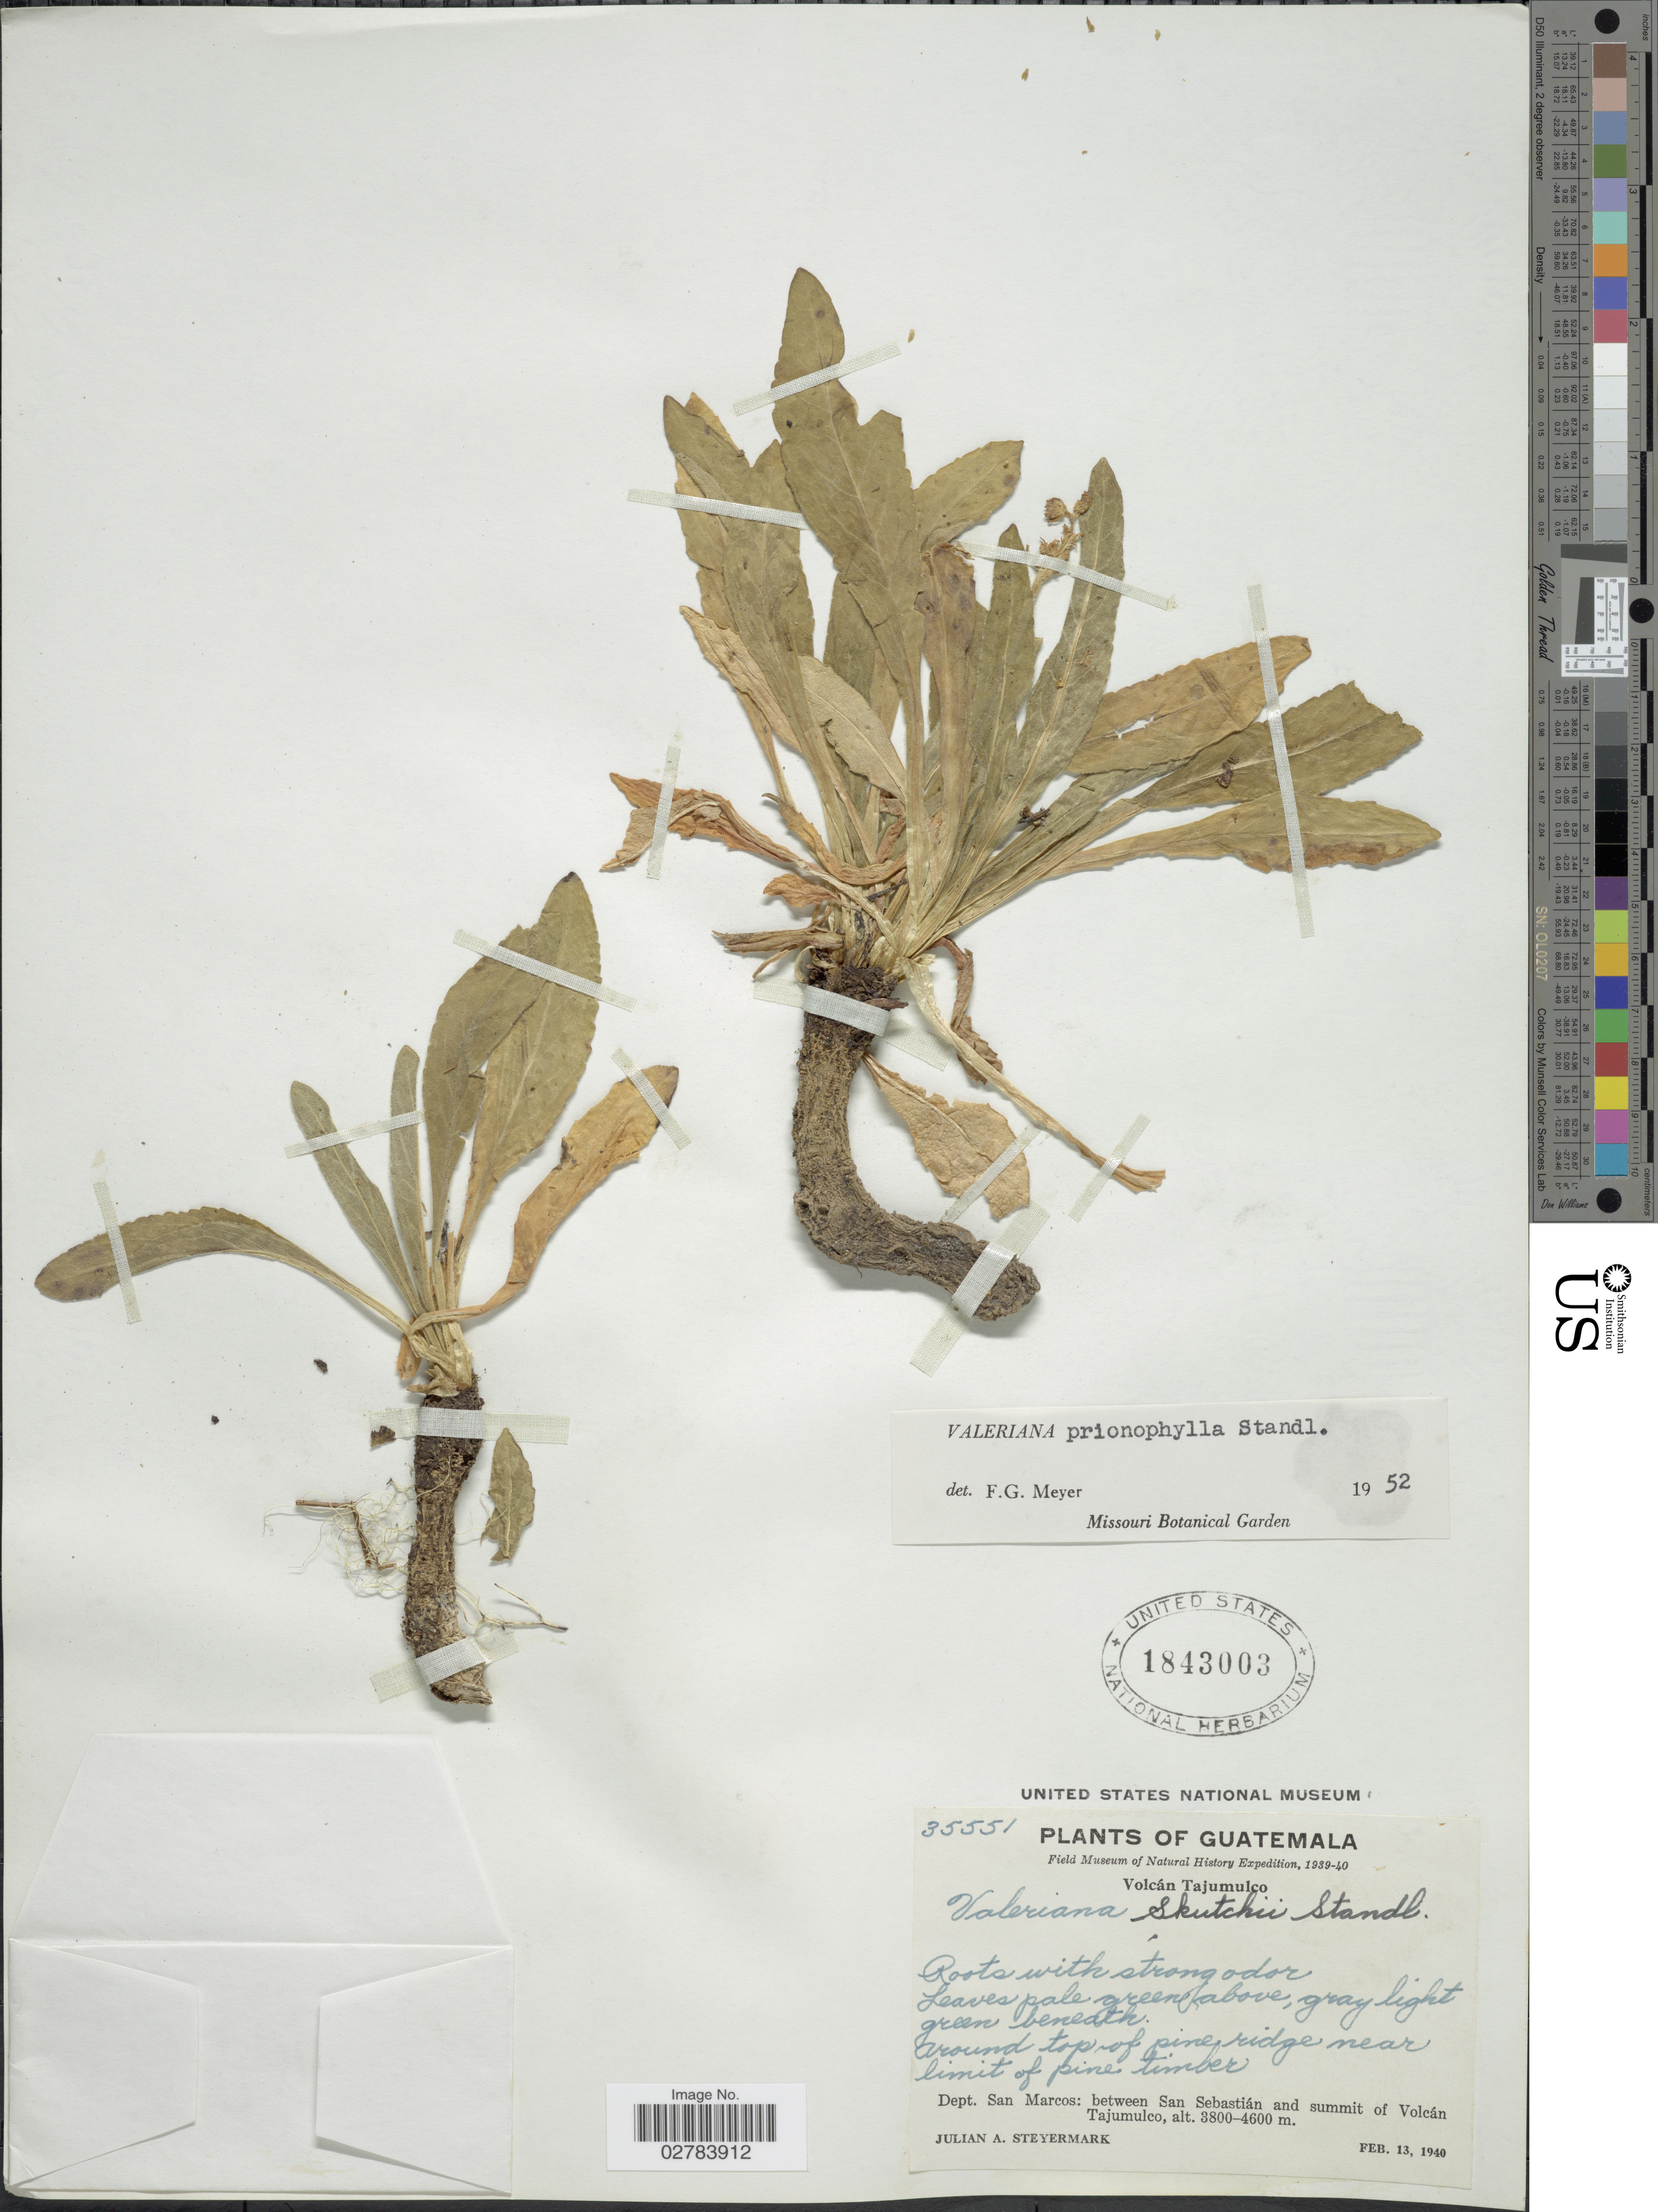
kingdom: Plantae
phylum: Tracheophyta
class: Magnoliopsida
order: Dipsacales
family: Caprifoliaceae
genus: Valeriana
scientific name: Valeriana prionophylla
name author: Standl.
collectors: J. Steyermark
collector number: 35551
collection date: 1940-02-13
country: Guatemala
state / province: San Marcos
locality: Volcán Tajumulco, Dept. San Marcos, between San Sebastián and summit of Volcán Tajumulco.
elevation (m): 3800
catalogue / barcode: US 1843003